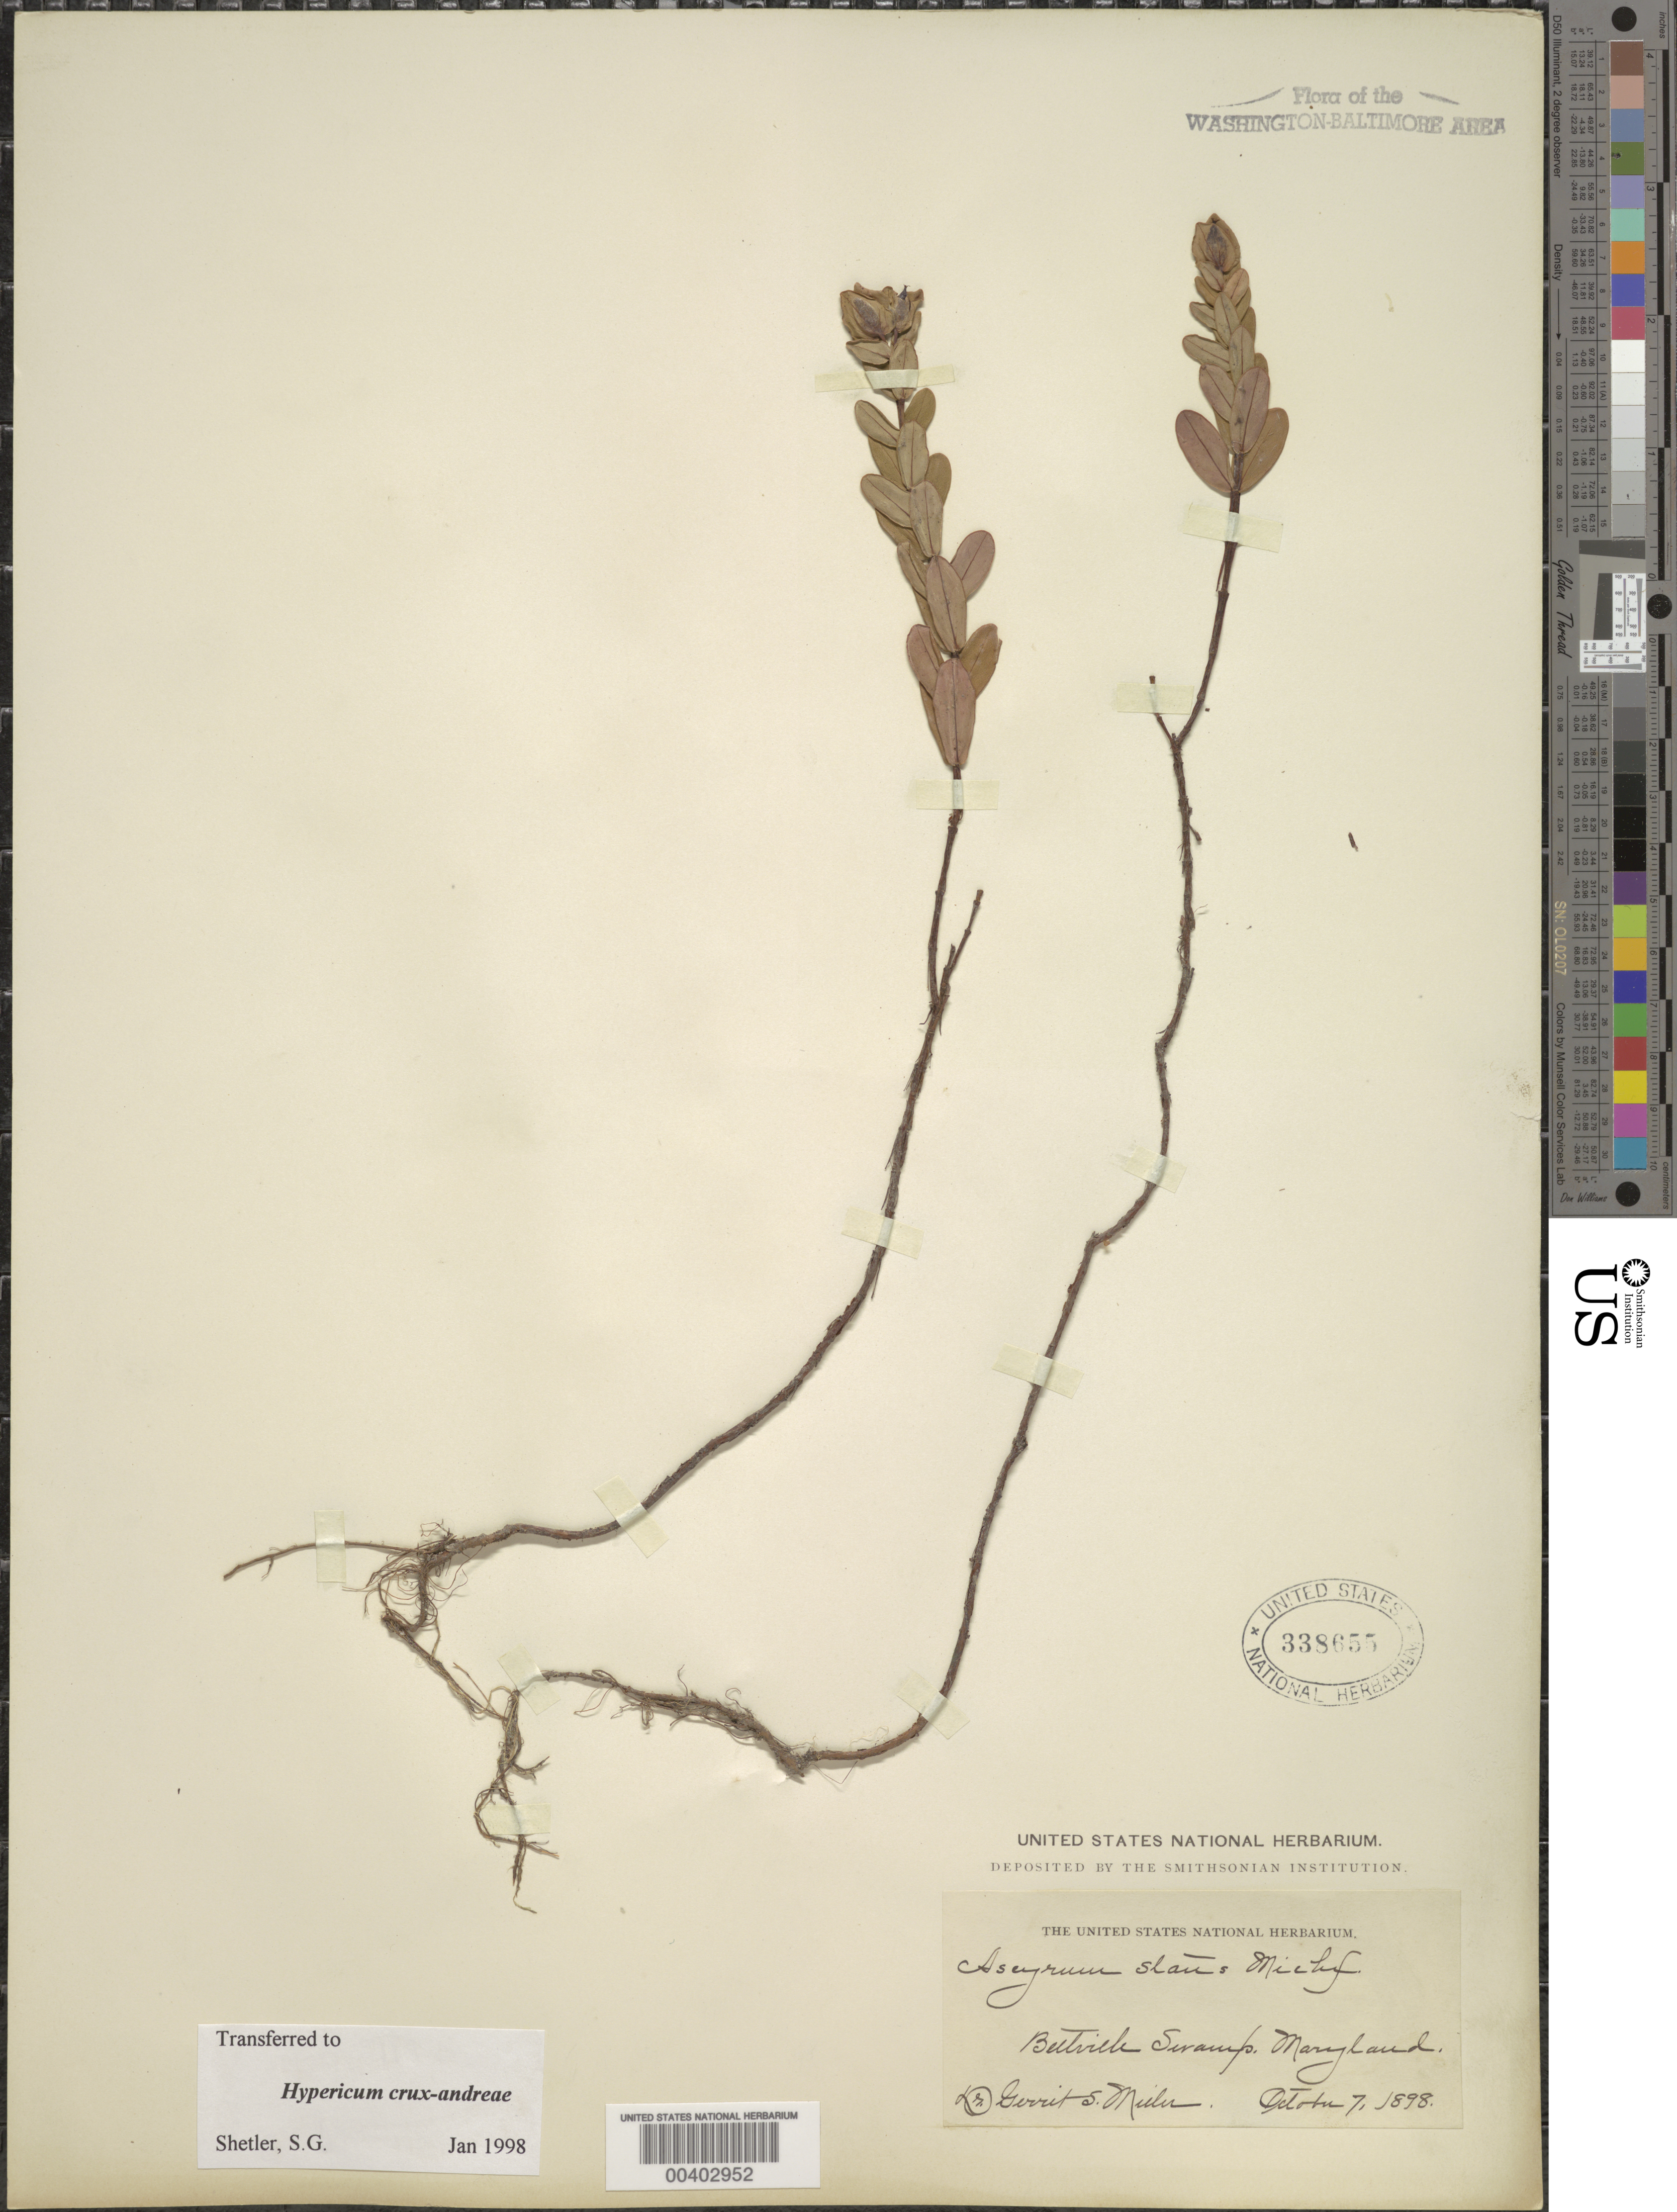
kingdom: Plantae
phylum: Tracheophyta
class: Magnoliopsida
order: Malpighiales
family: Hypericaceae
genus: Hypericum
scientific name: Hypericum crux-andreae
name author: (L.) Crantz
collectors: G. S. Miller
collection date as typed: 07 Oct 1898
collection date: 1898-10-07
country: United States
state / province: Maryland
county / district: Prince George's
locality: Beltsville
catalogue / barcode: US 338655